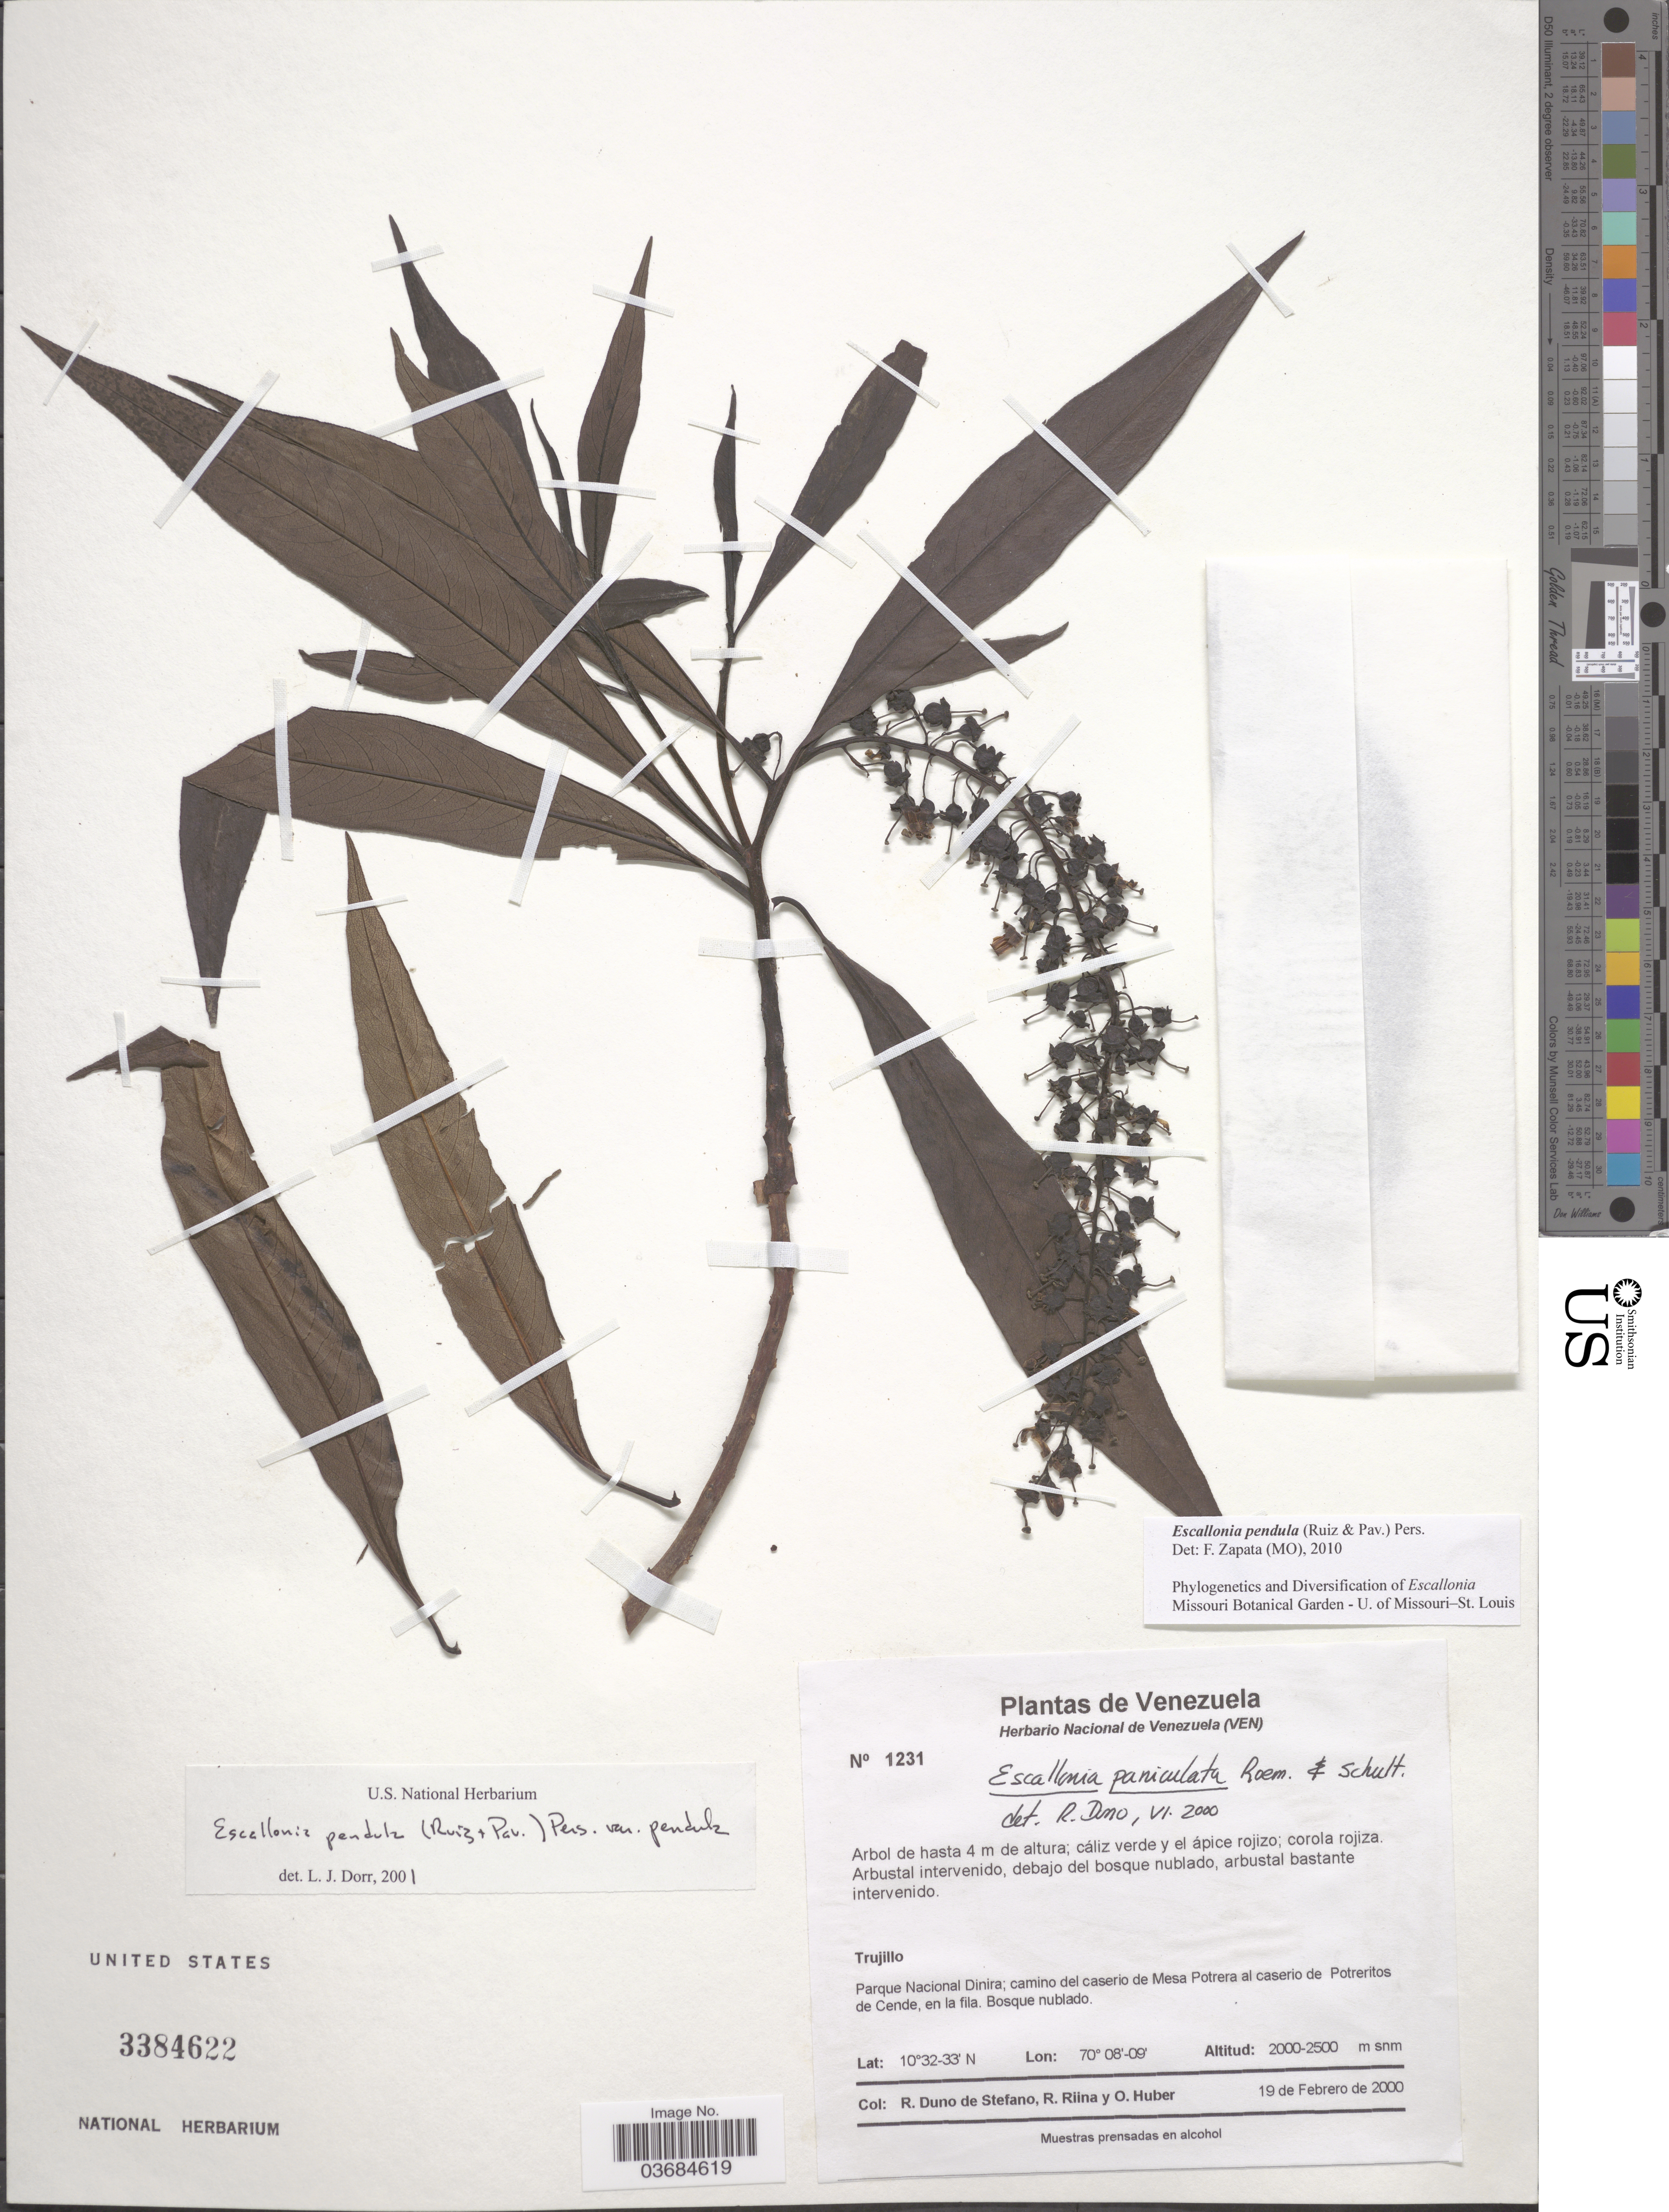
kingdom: Plantae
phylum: Tracheophyta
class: Magnoliopsida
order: Escalloniales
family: Escalloniaceae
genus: Escallonia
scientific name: Escallonia pendula var. pendula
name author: (Ruiz & Pav.) Pers.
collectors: R. Duno de Stefano, R. Riina & O. Huber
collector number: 1231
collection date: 2000-02-19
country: Venezuela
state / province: Trujillo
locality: Parque Nacional Dinira; camino del caserio de Mesa Potrera al caserio de Potreritos de Cende, en la fila.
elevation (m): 2000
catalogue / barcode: US 3384622